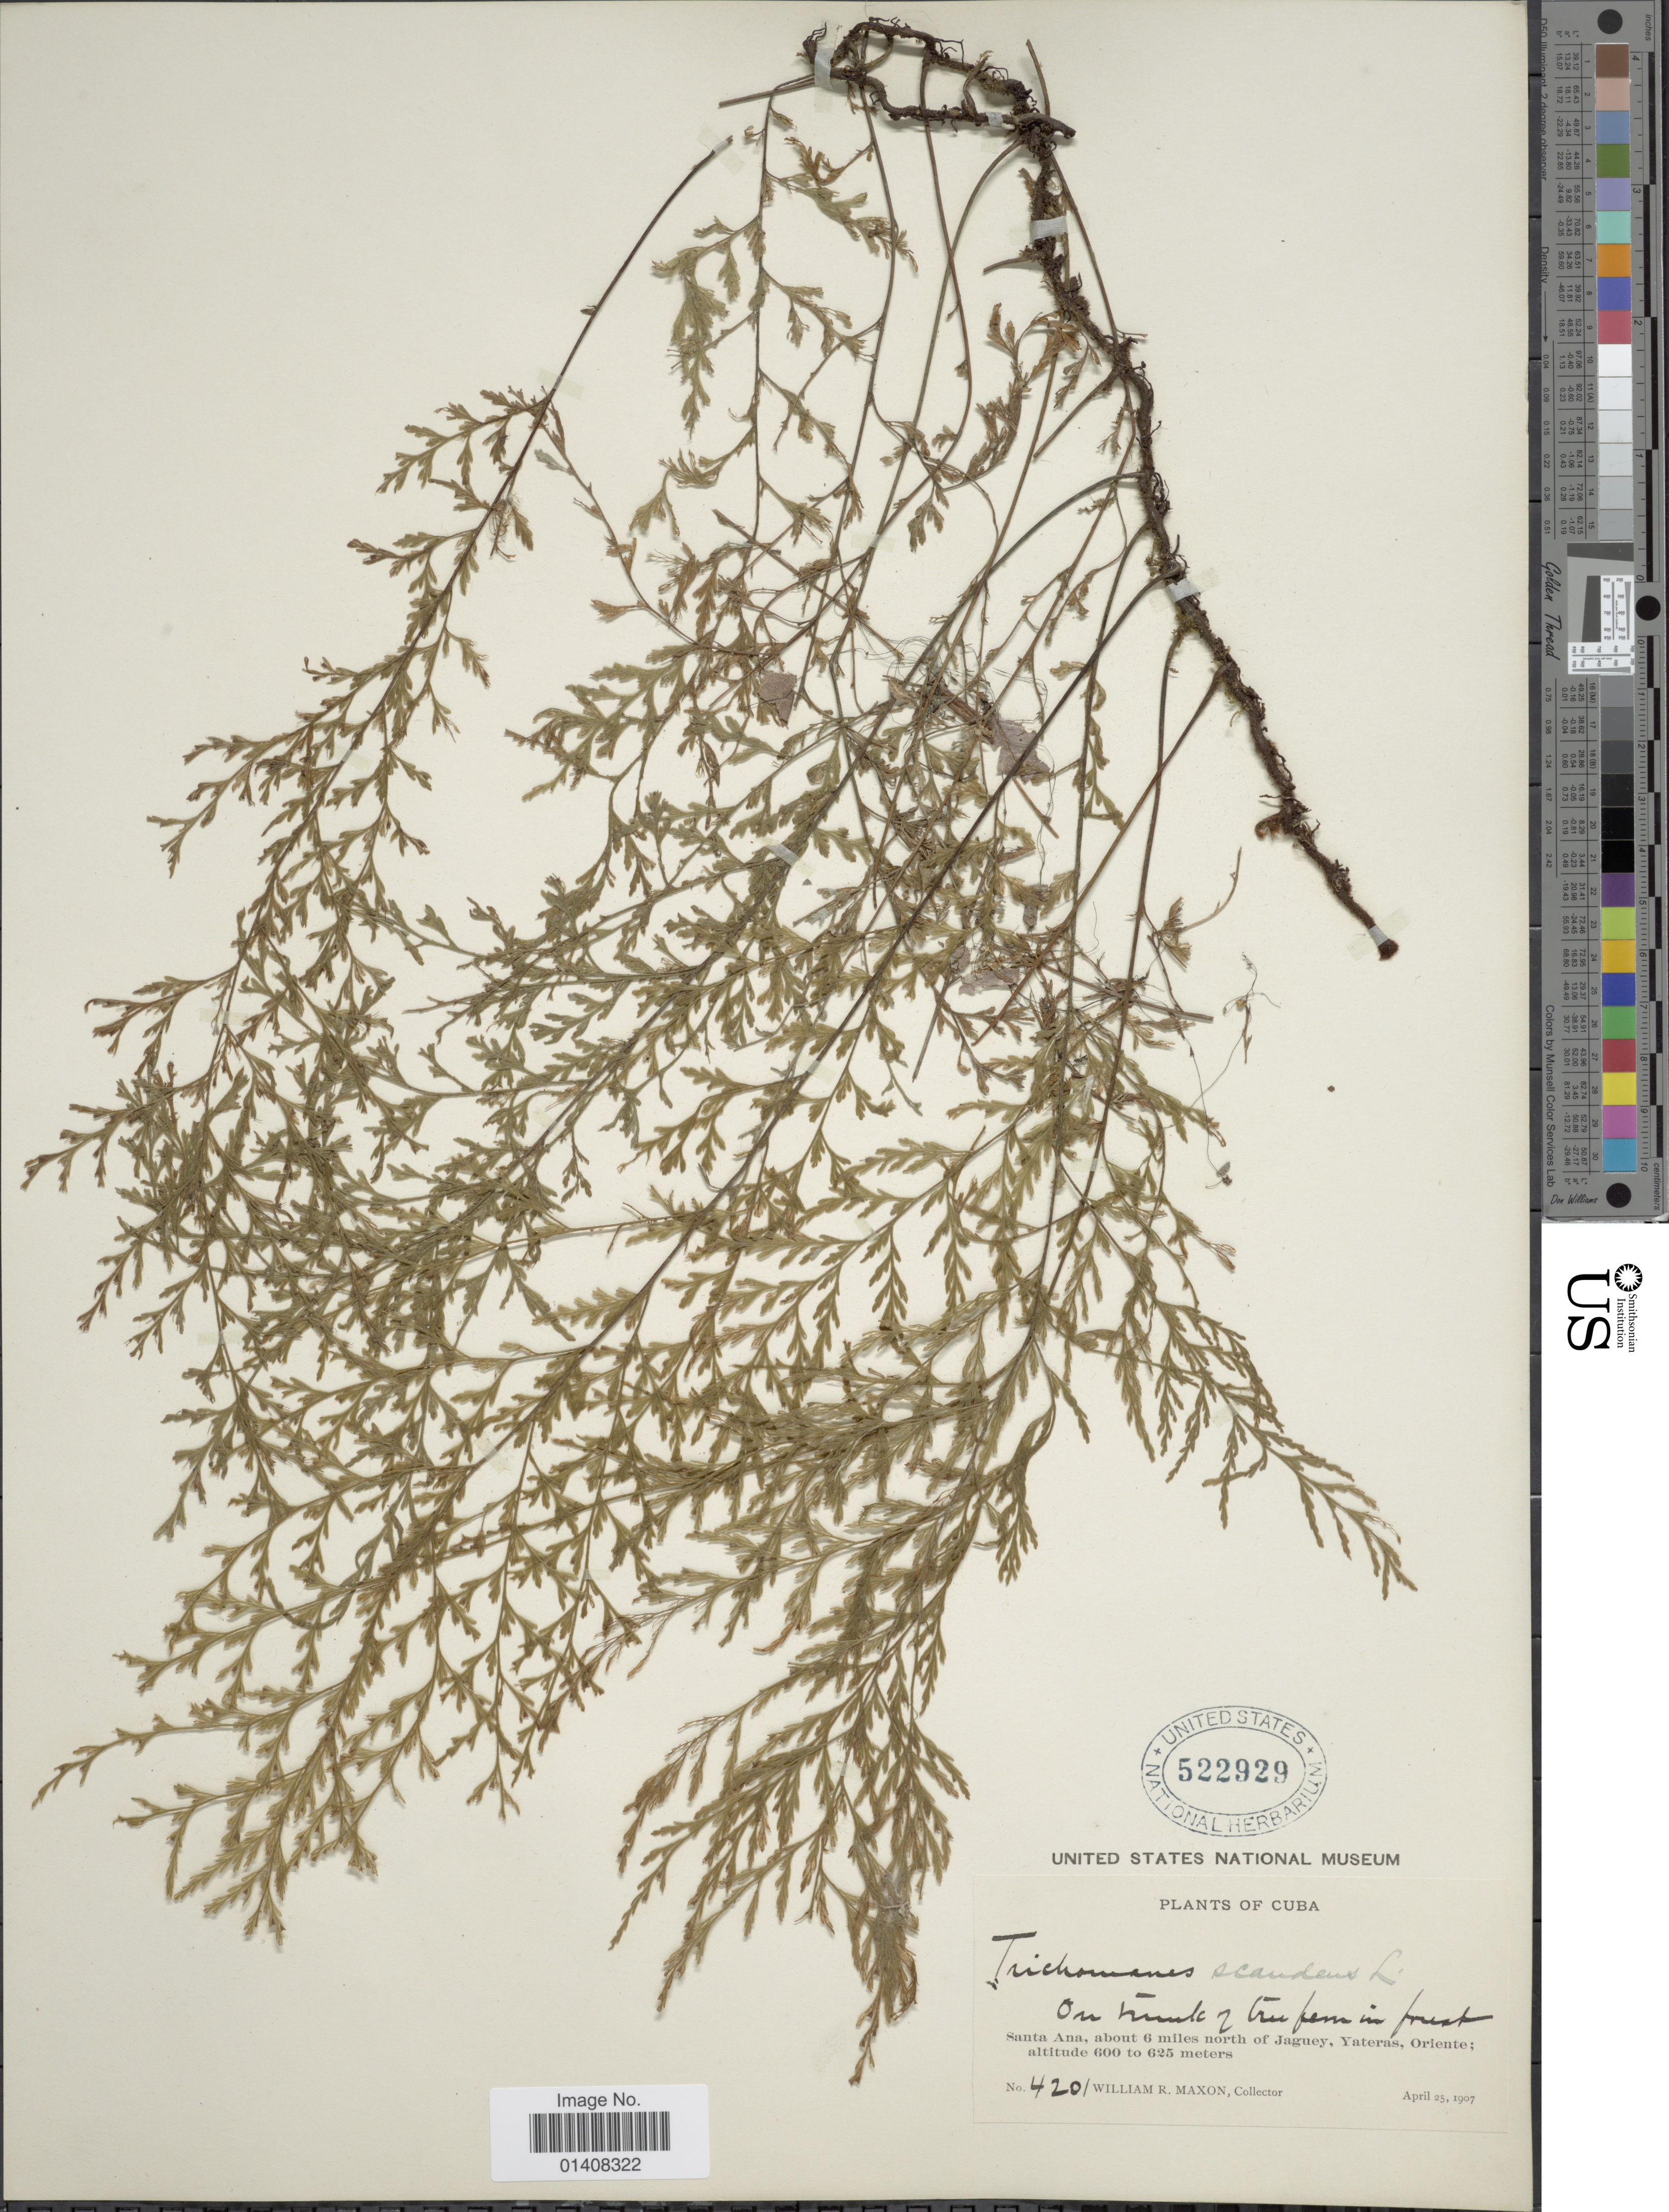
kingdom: Plantae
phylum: Tracheophyta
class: Polypodiopsida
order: Hymenophyllales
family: Hymenophyllaceae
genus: Trichomanes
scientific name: Trichomanes scandens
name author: L.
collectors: W. R. Maxon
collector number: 4201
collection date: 1907-04-25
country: Cuba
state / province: Oriente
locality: Santa Ana, about 6 miles north of Jaguey, Yateras Oriente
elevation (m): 600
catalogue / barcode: US 522929